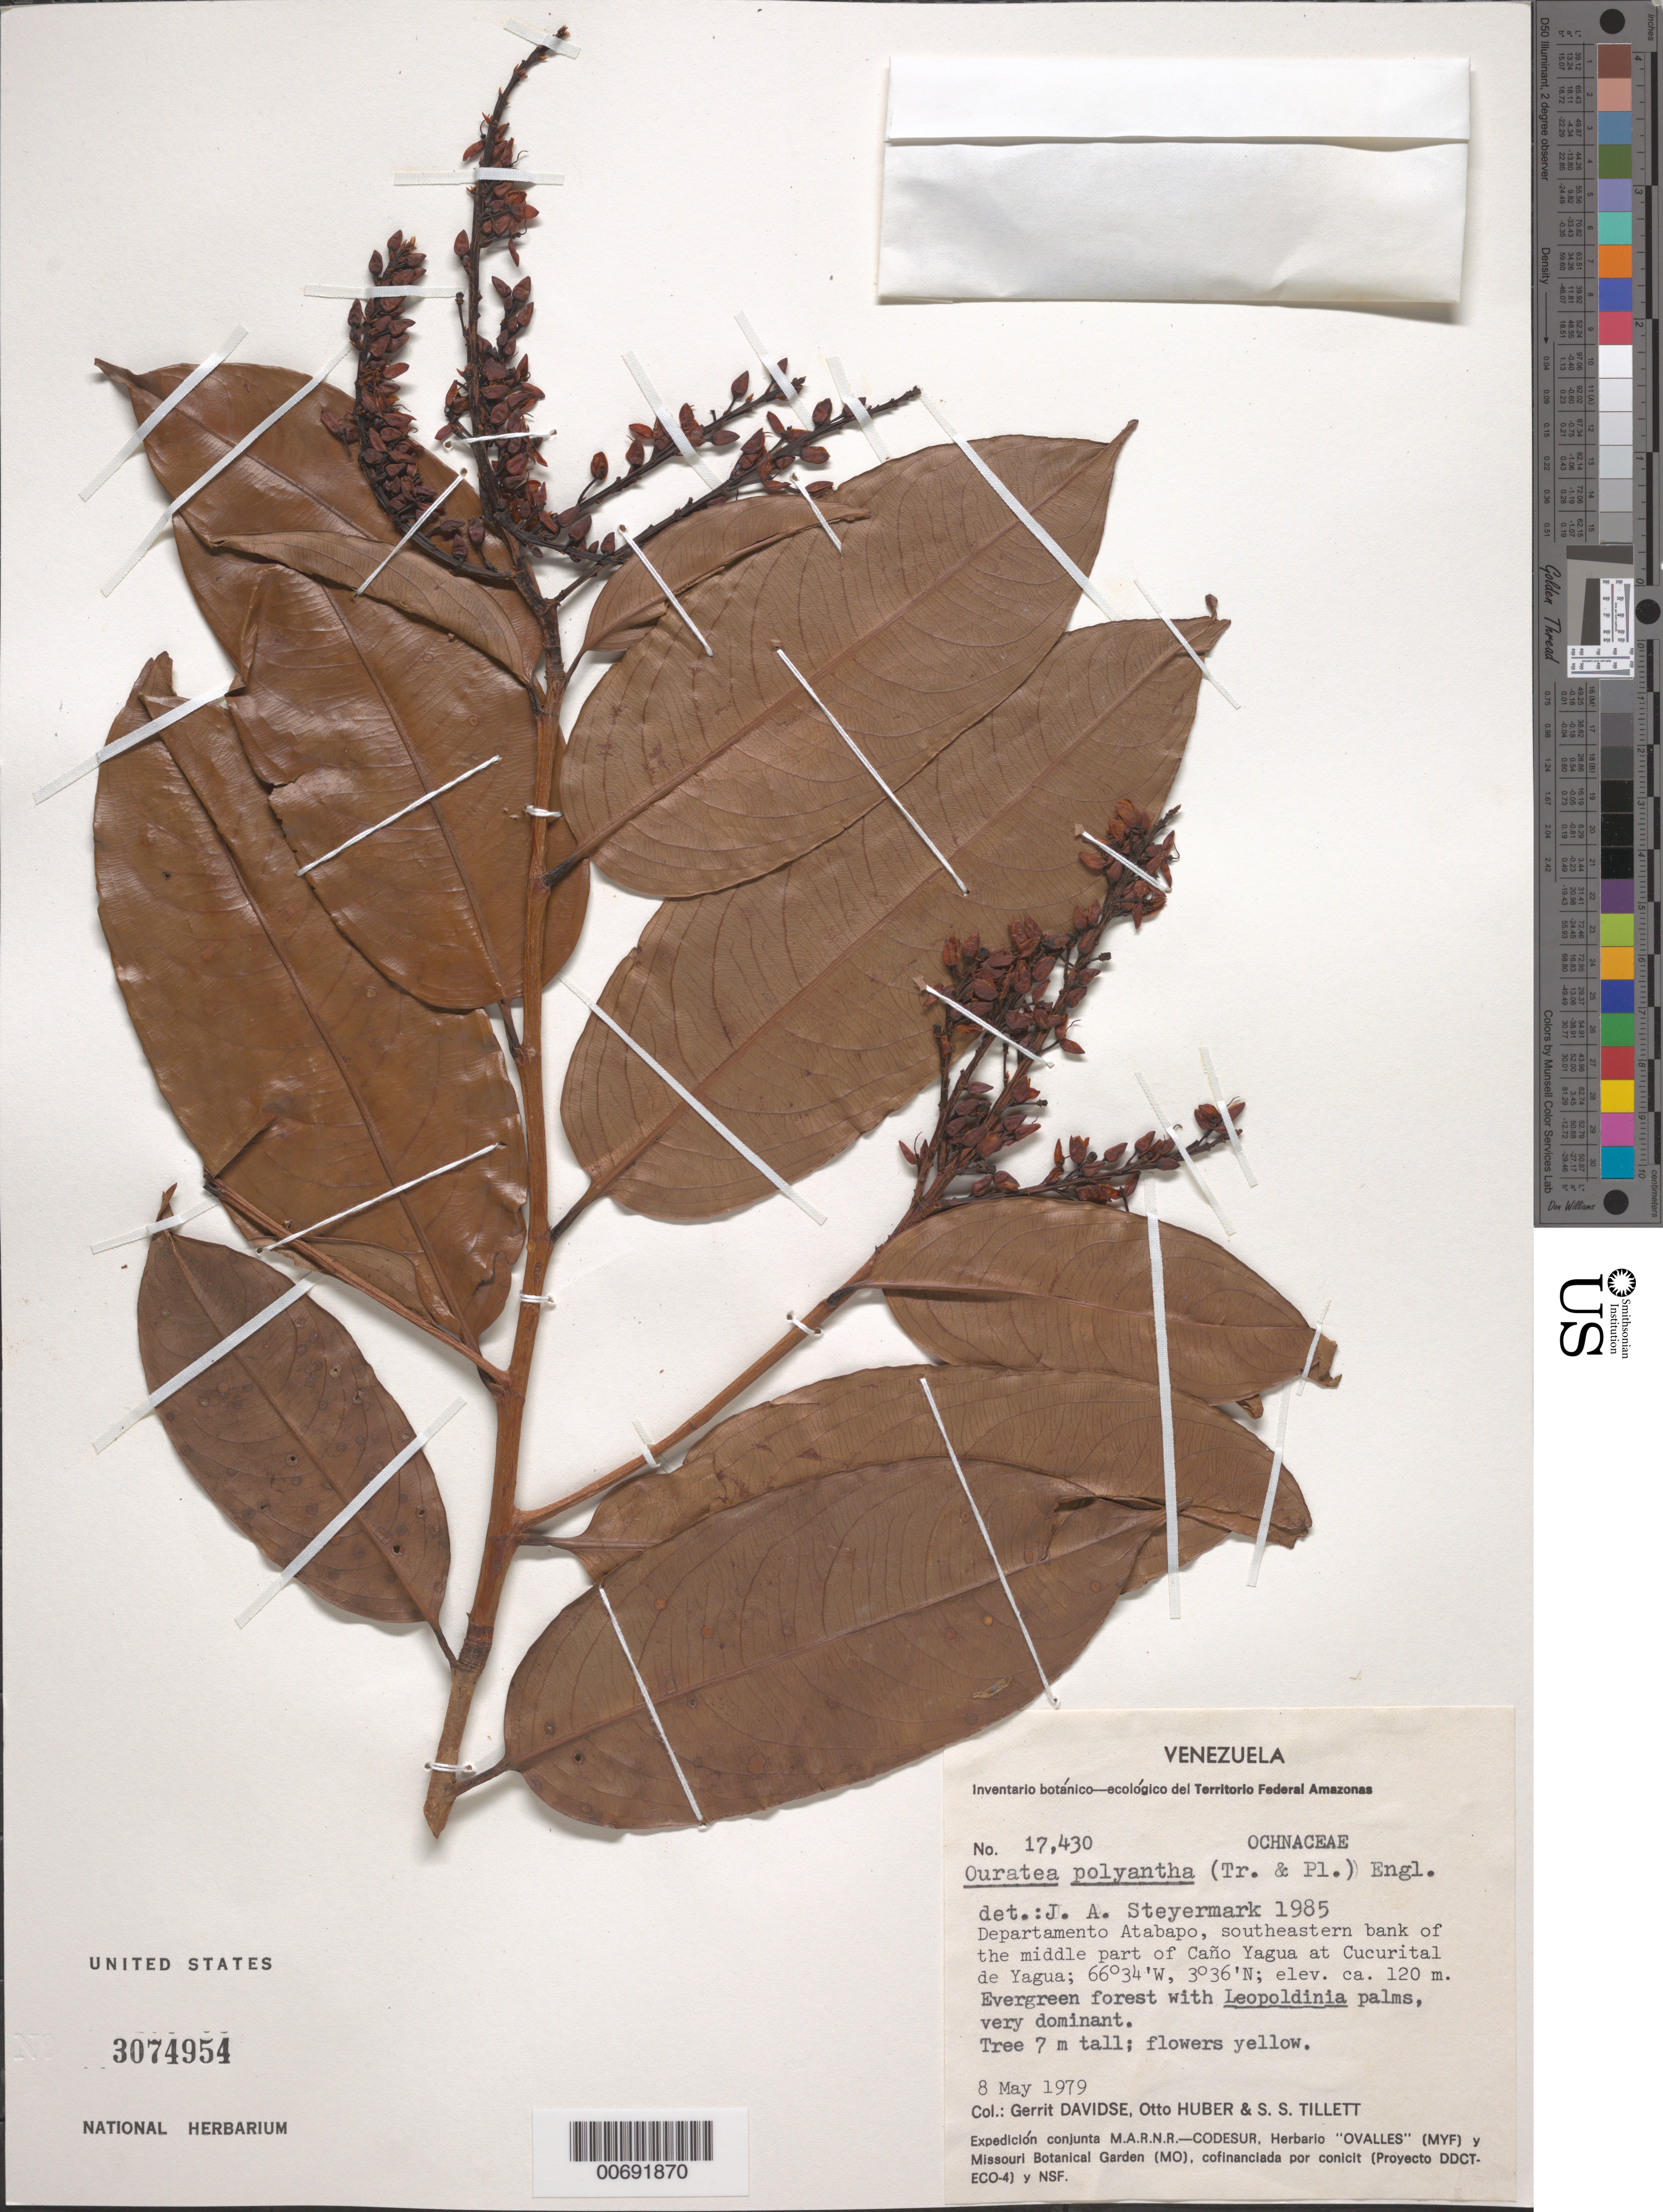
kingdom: Plantae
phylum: Tracheophyta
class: Magnoliopsida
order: Malpighiales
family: Ochnaceae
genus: Ouratea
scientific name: Ouratea polyantha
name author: (Triana & Planch.) Engl.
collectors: G. Davidse, O. Huber & S. S. Tillett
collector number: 17430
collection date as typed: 8-May-79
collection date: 1979-05-08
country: Venezuela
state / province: Amazonas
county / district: Atabapo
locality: Cucurital de Yagua, SE bank of the middle part of Caño Yagua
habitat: Evergreen forest with Leopoldinia palms, very dominant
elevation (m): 120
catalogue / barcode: US 3074954